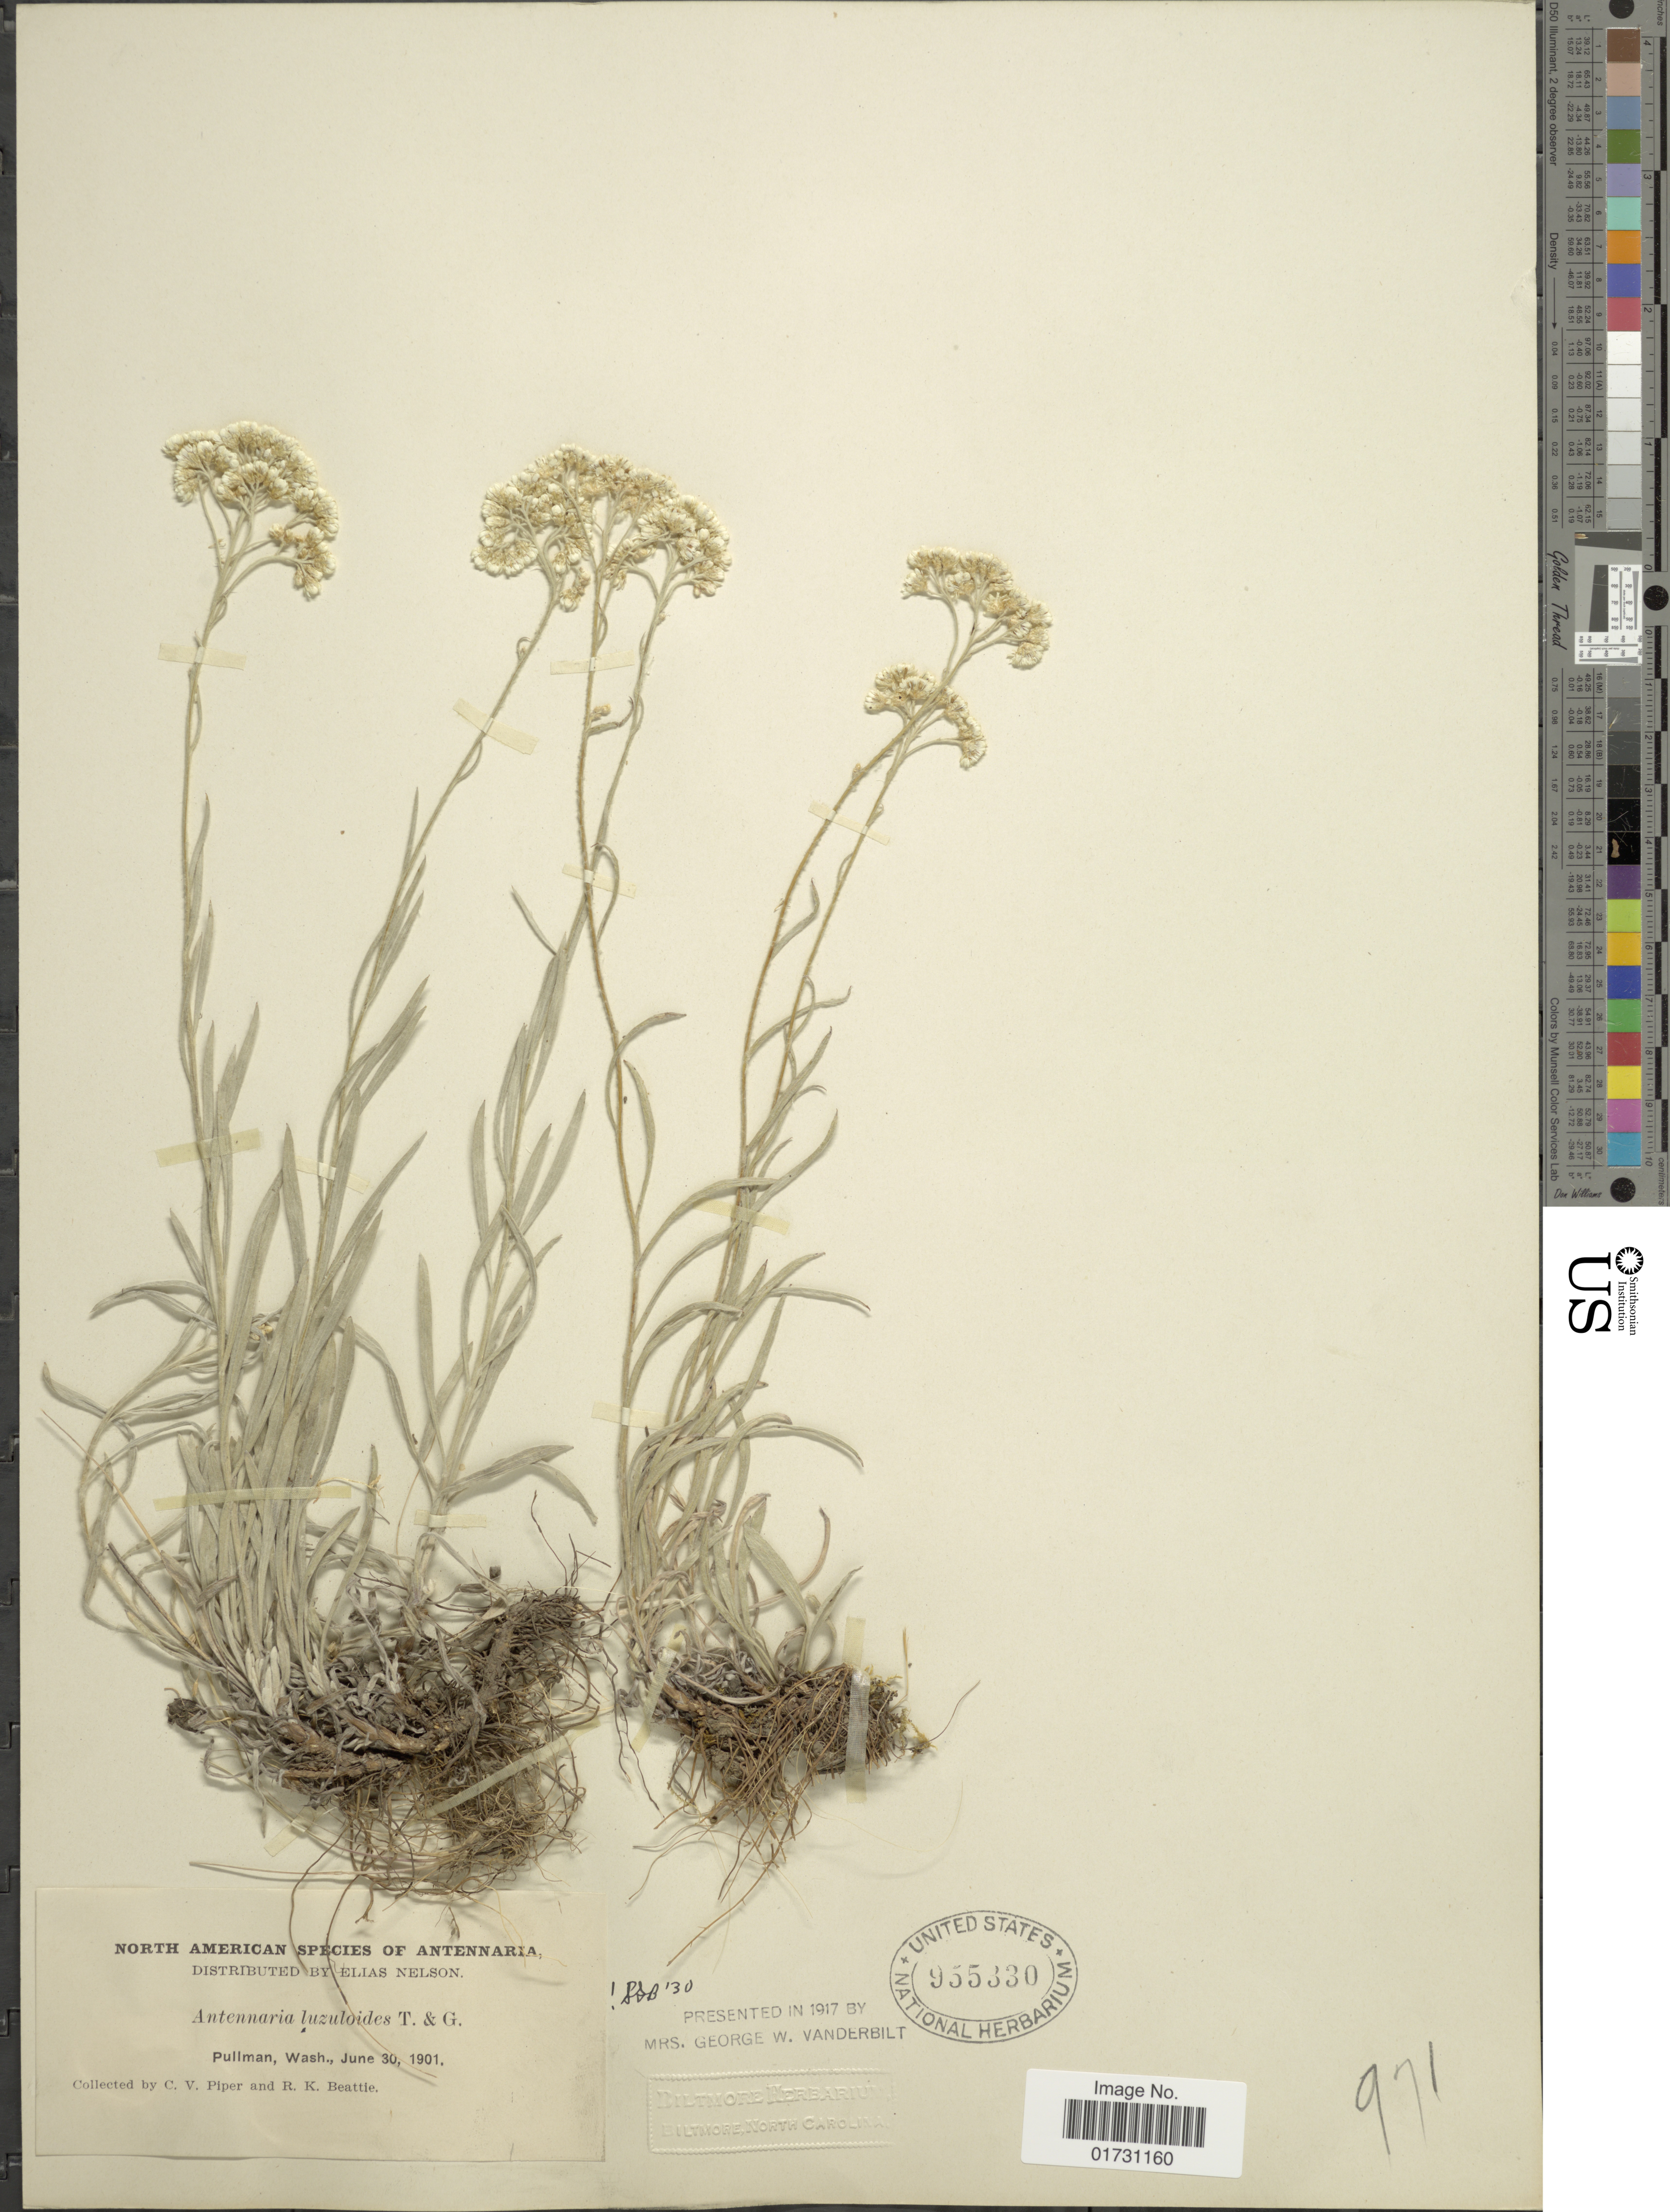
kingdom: Plantae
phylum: Tracheophyta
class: Magnoliopsida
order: Asterales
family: Asteraceae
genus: Antennaria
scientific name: Antennaria luzuloides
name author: Torr. & A. Gray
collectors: C. V. Piper & R. K. Beattie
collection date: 1901-06-30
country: United States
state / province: Washington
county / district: Whitman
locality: Pullman, Wash.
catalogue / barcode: US 955330